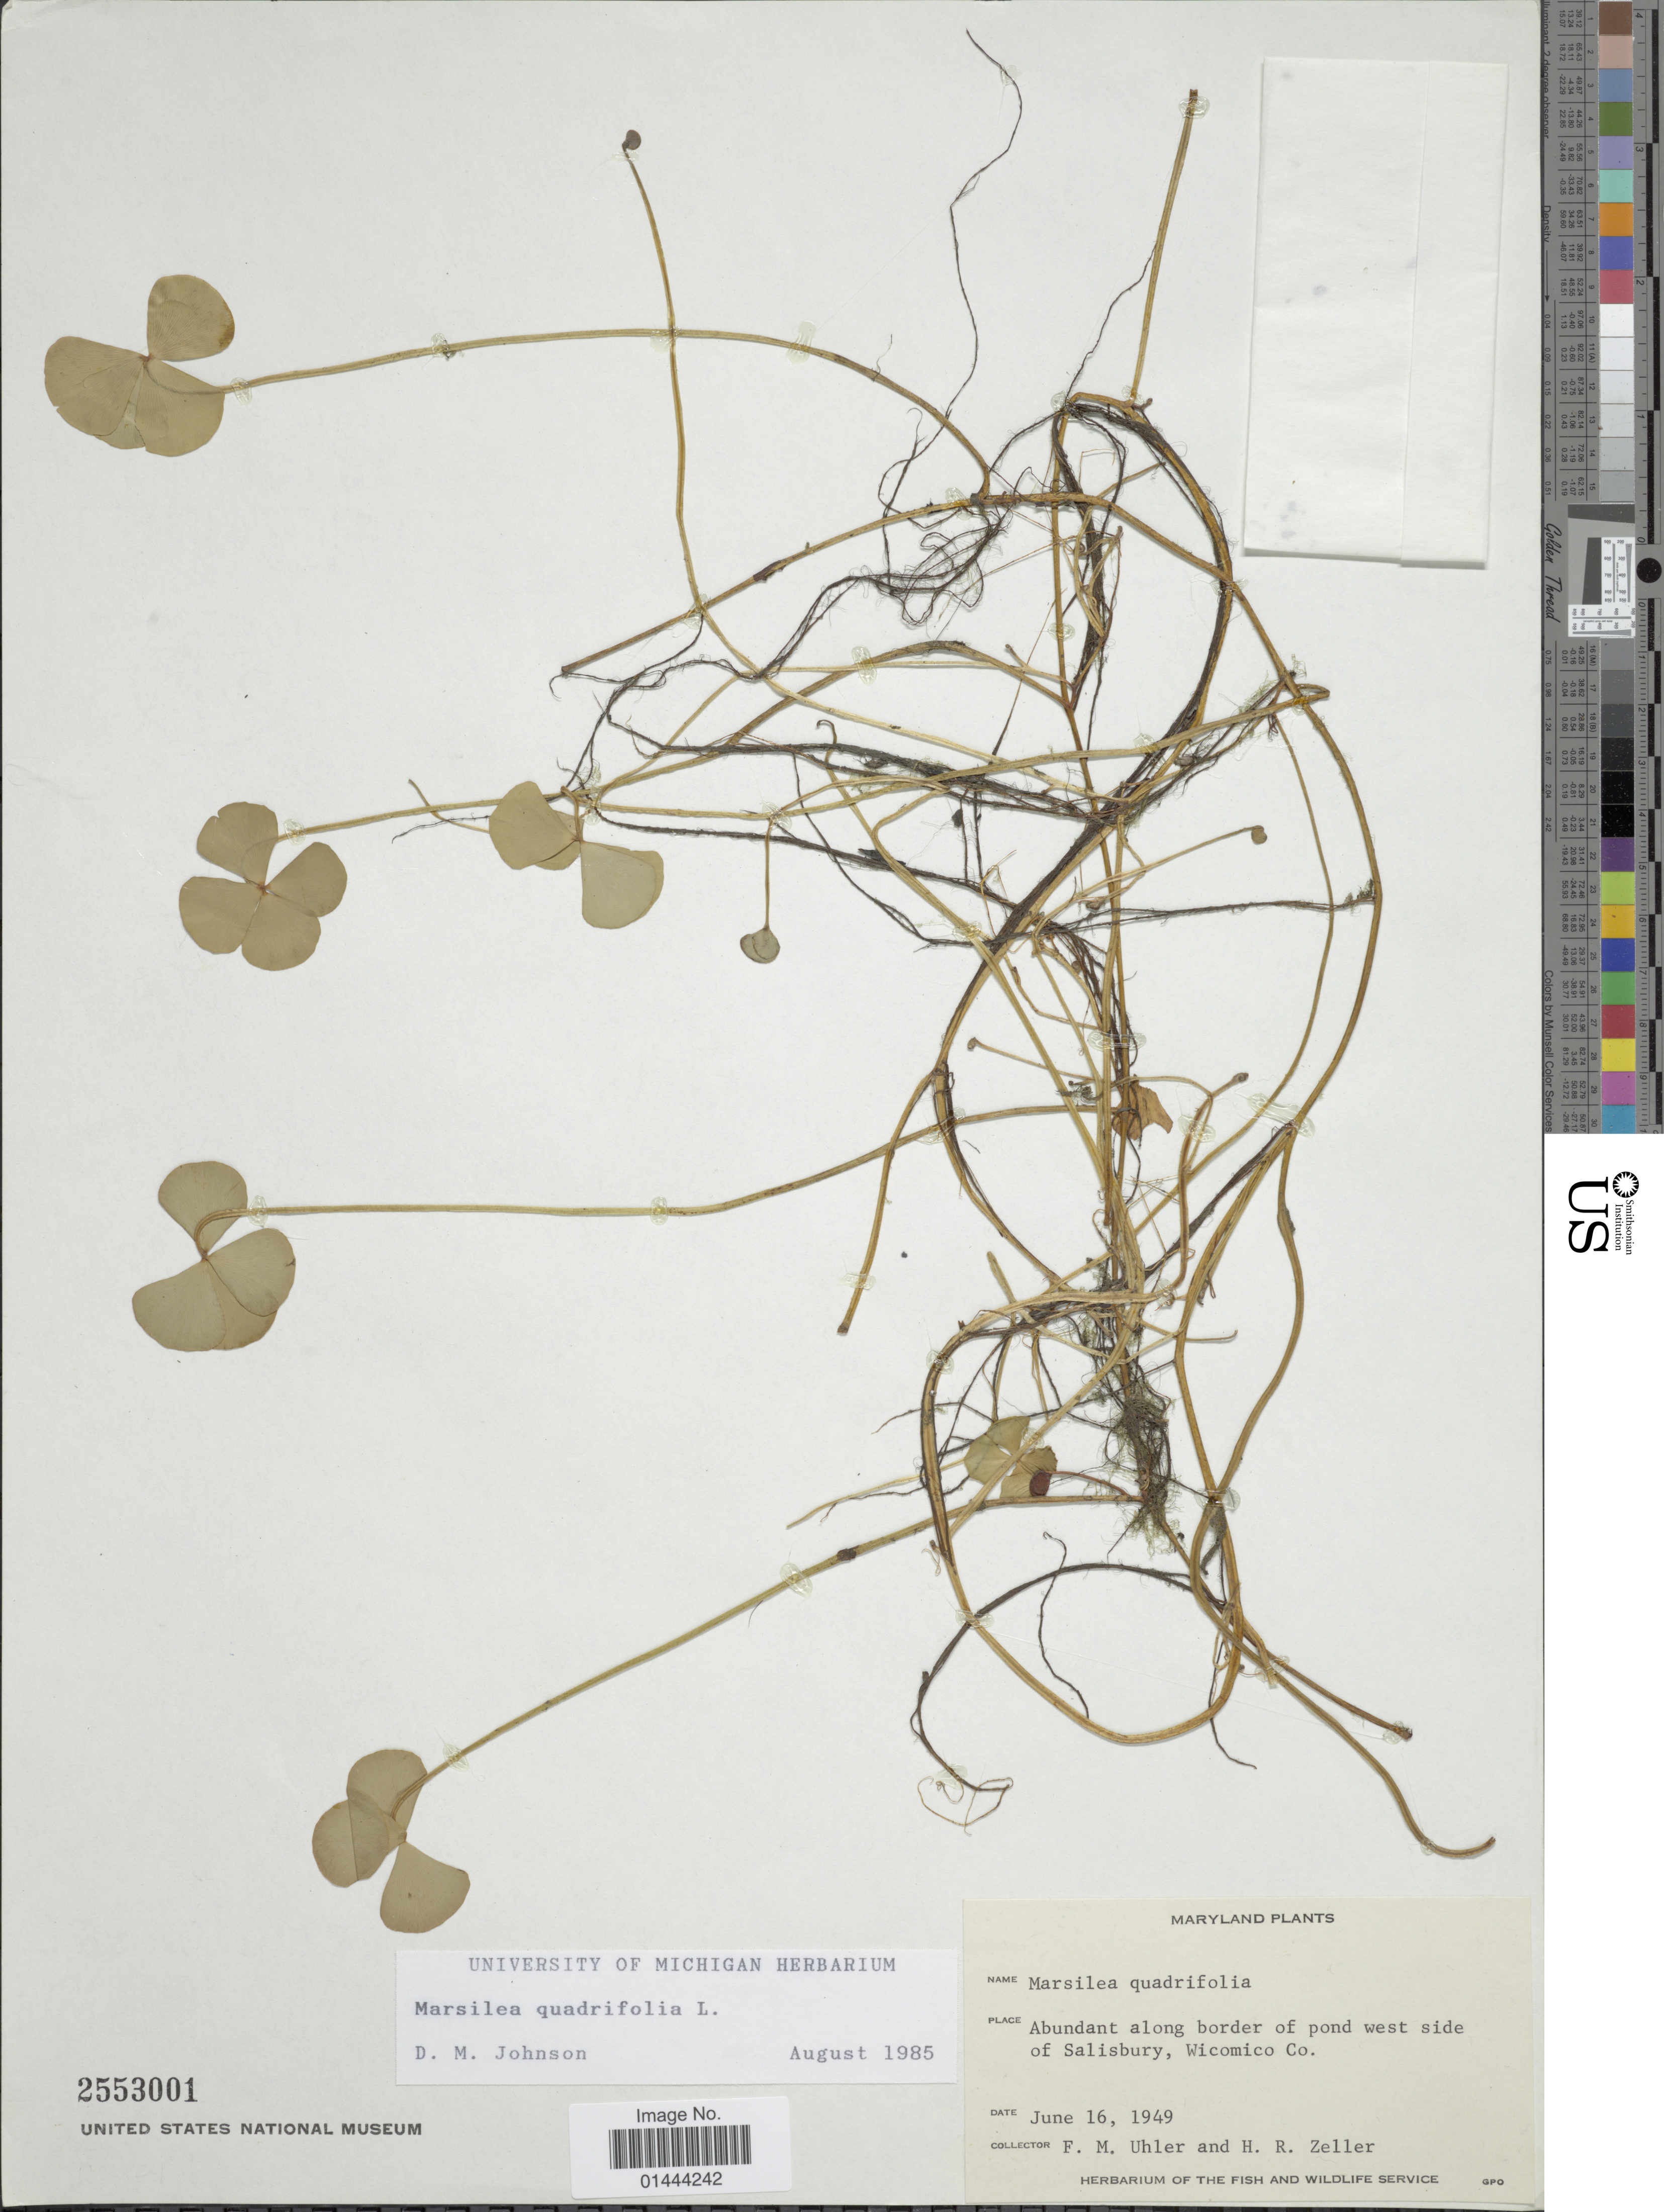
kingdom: Plantae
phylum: Tracheophyta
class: Polypodiopsida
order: Salviniales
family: Marsileaceae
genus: Marsilea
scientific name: Marsilea quadrifolia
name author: L.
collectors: F. M. Uhler & H. Zeller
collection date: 1949-06-16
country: United States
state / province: Maryland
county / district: Wicomico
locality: Abundant along border of pond on west side of Salisbury, Wicomico Co.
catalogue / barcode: US 2553001